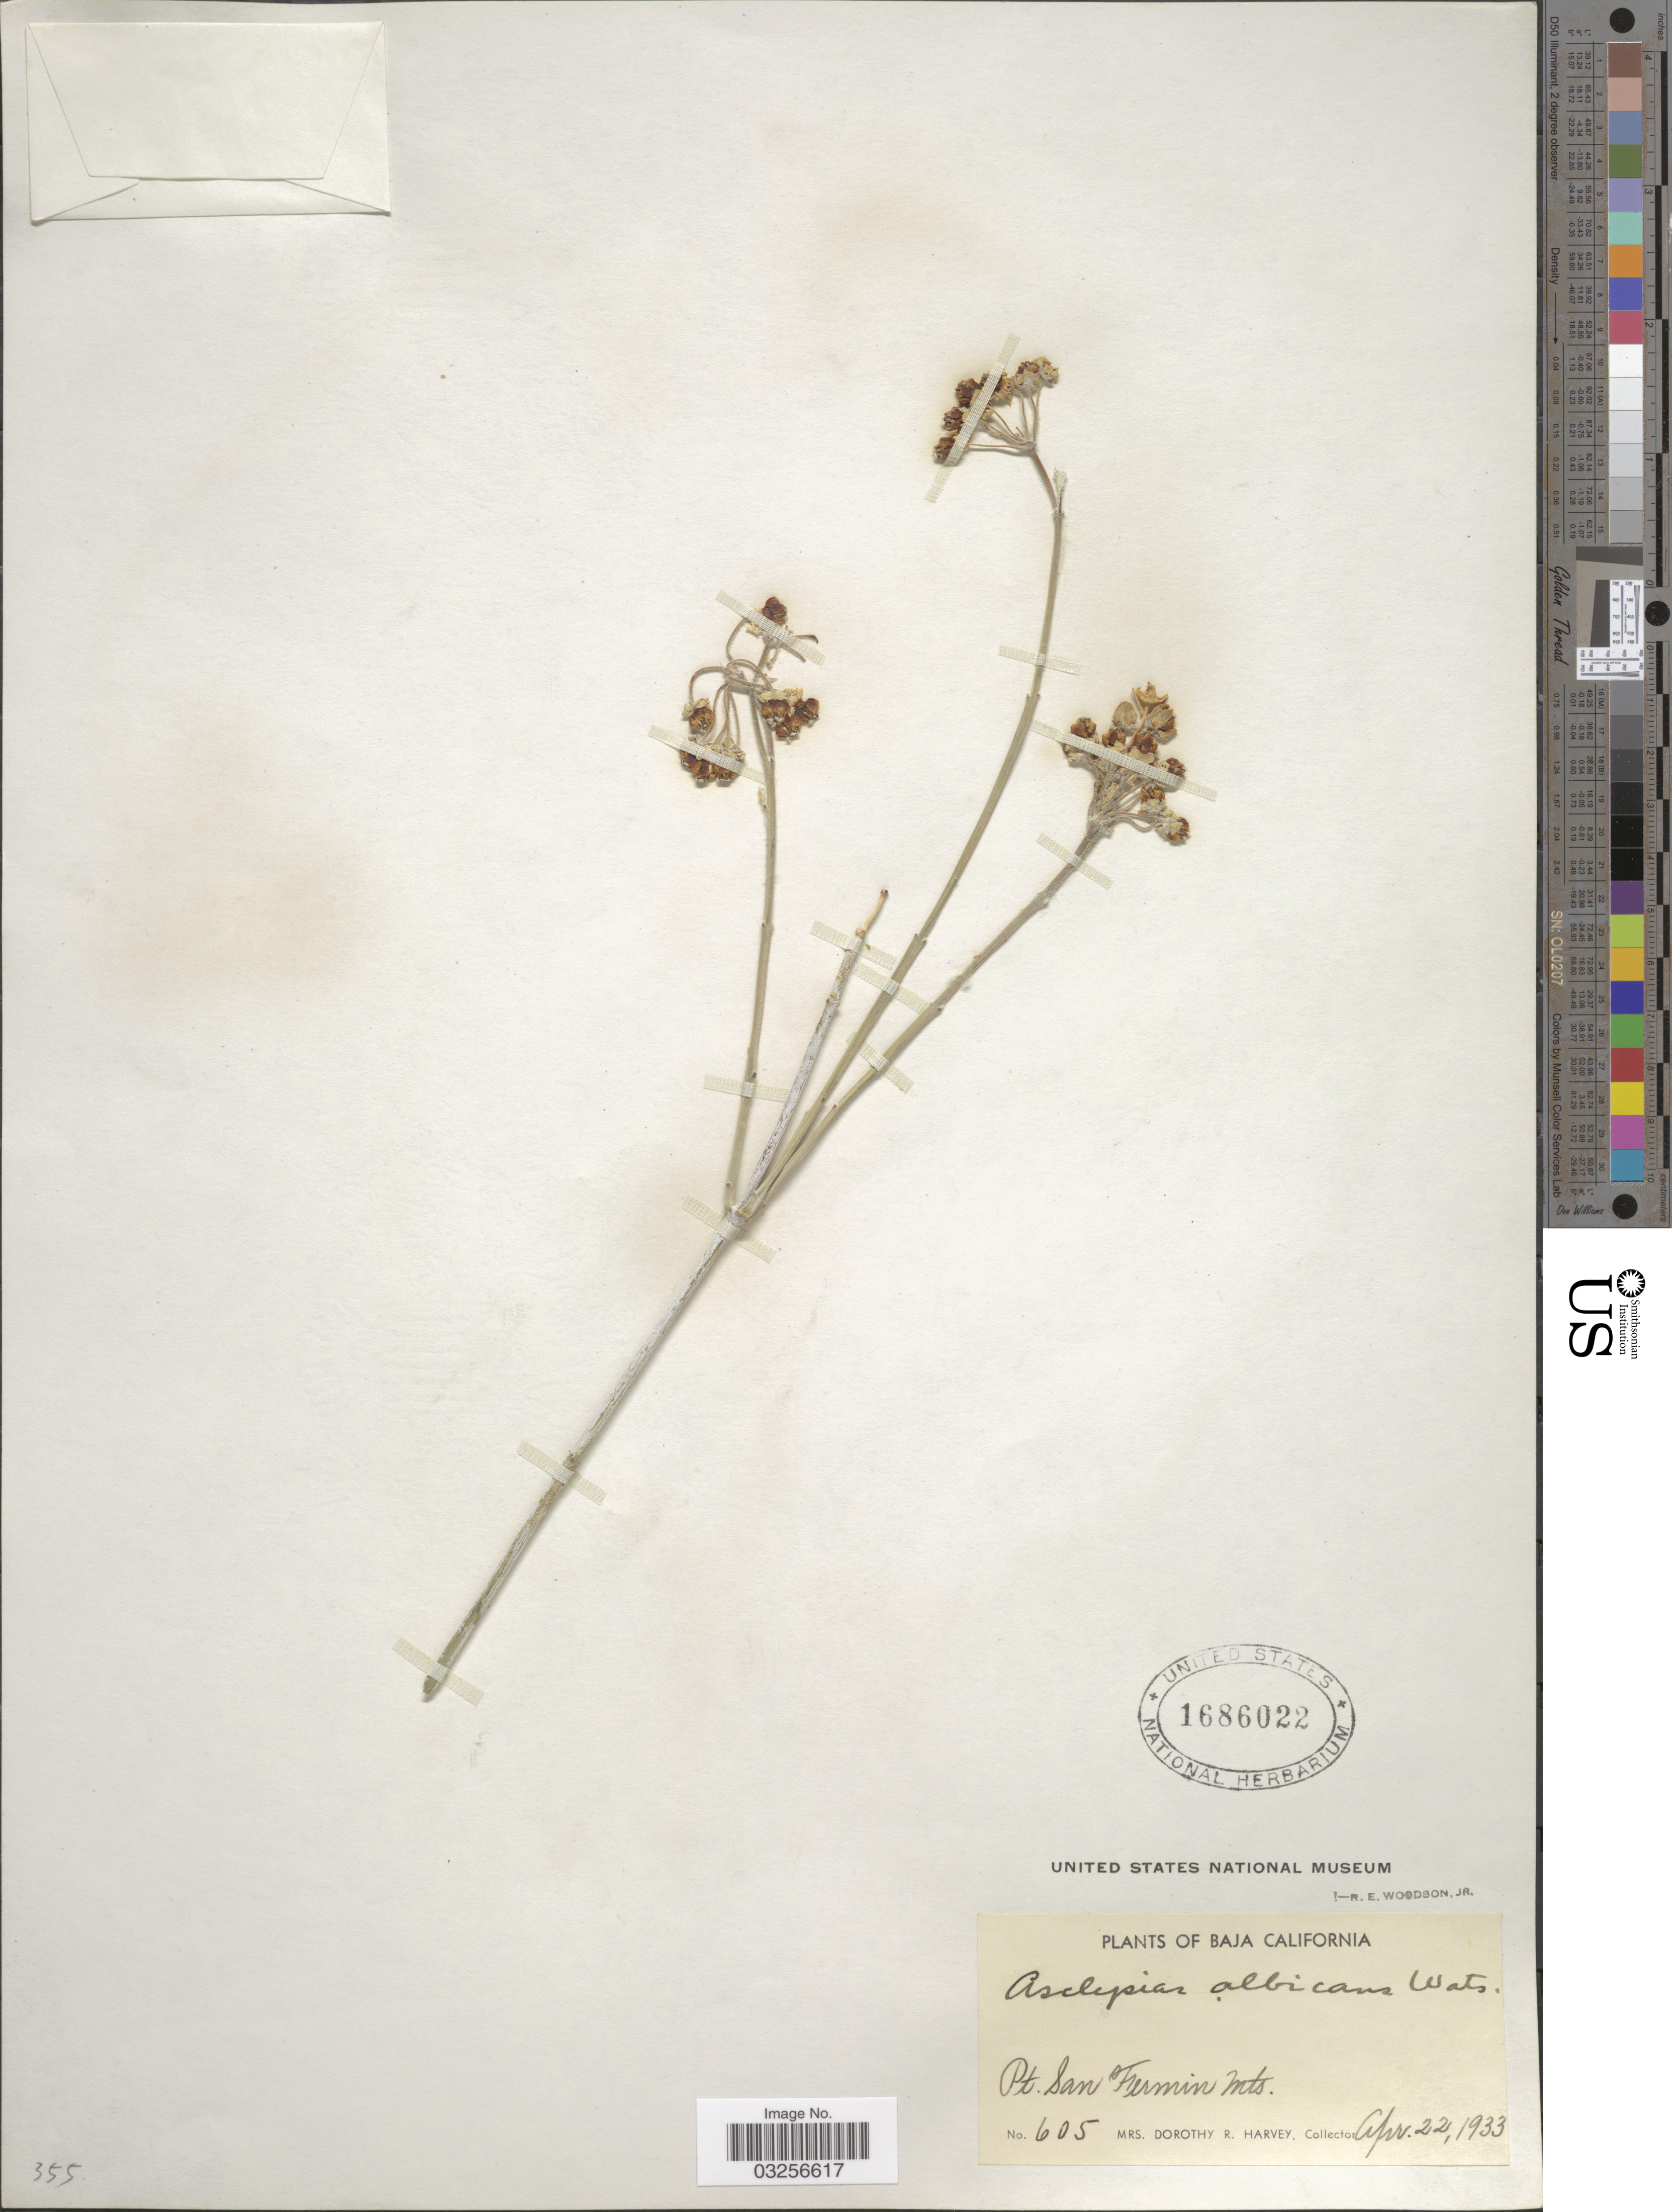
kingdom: Plantae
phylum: Tracheophyta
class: Magnoliopsida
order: Gentianales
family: Apocynaceae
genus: Asclepias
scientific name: Asclepias albicans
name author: S. Watson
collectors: Harvey, Mrs. D. R.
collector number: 605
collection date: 1933-04-22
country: Mexico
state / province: Baja California Norte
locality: Pt. San Fermin Mts.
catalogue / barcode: US 1686022